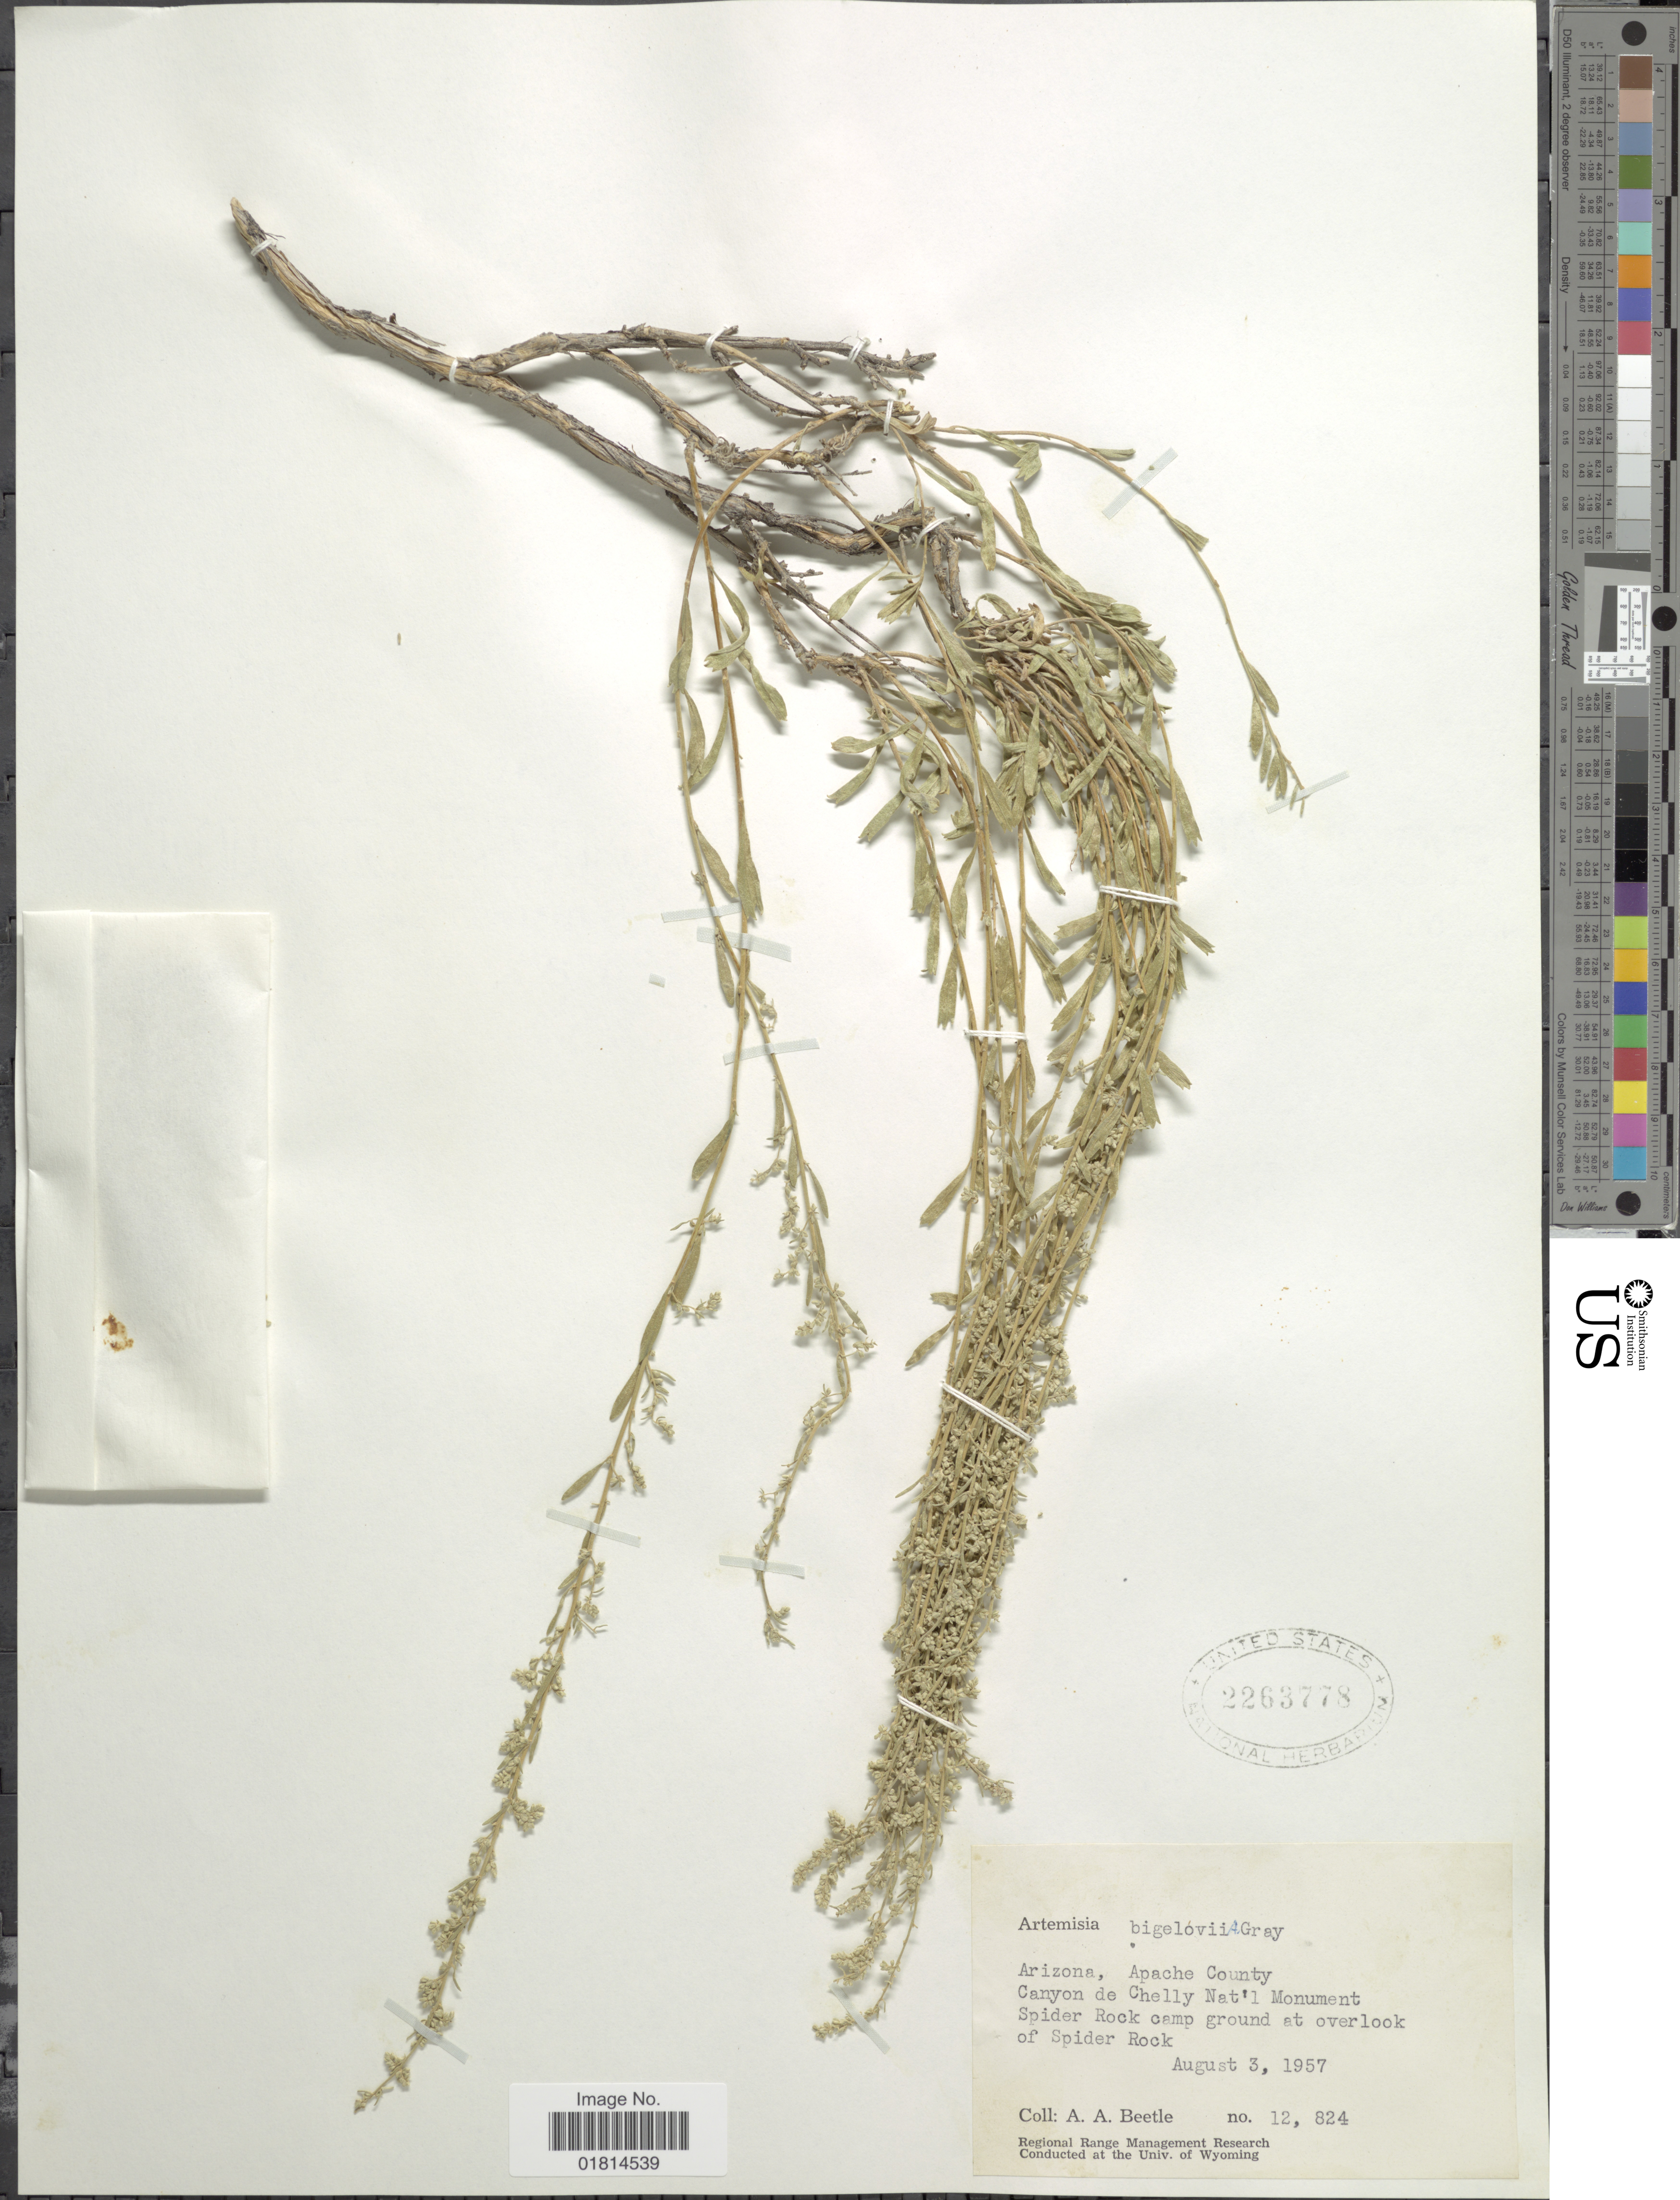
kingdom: Plantae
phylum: Tracheophyta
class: Magnoliopsida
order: Asterales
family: Asteraceae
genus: Artemisia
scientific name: Artemisia bigelovii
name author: A. Gray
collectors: A. A. Beetle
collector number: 12824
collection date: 1957-08-03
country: United States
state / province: Arizona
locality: Arizona, Apache County. Canyon de Chelly Nat'l Monument. Spider Rock camp ground at overlook of Spider Rock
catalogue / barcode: US 2263778